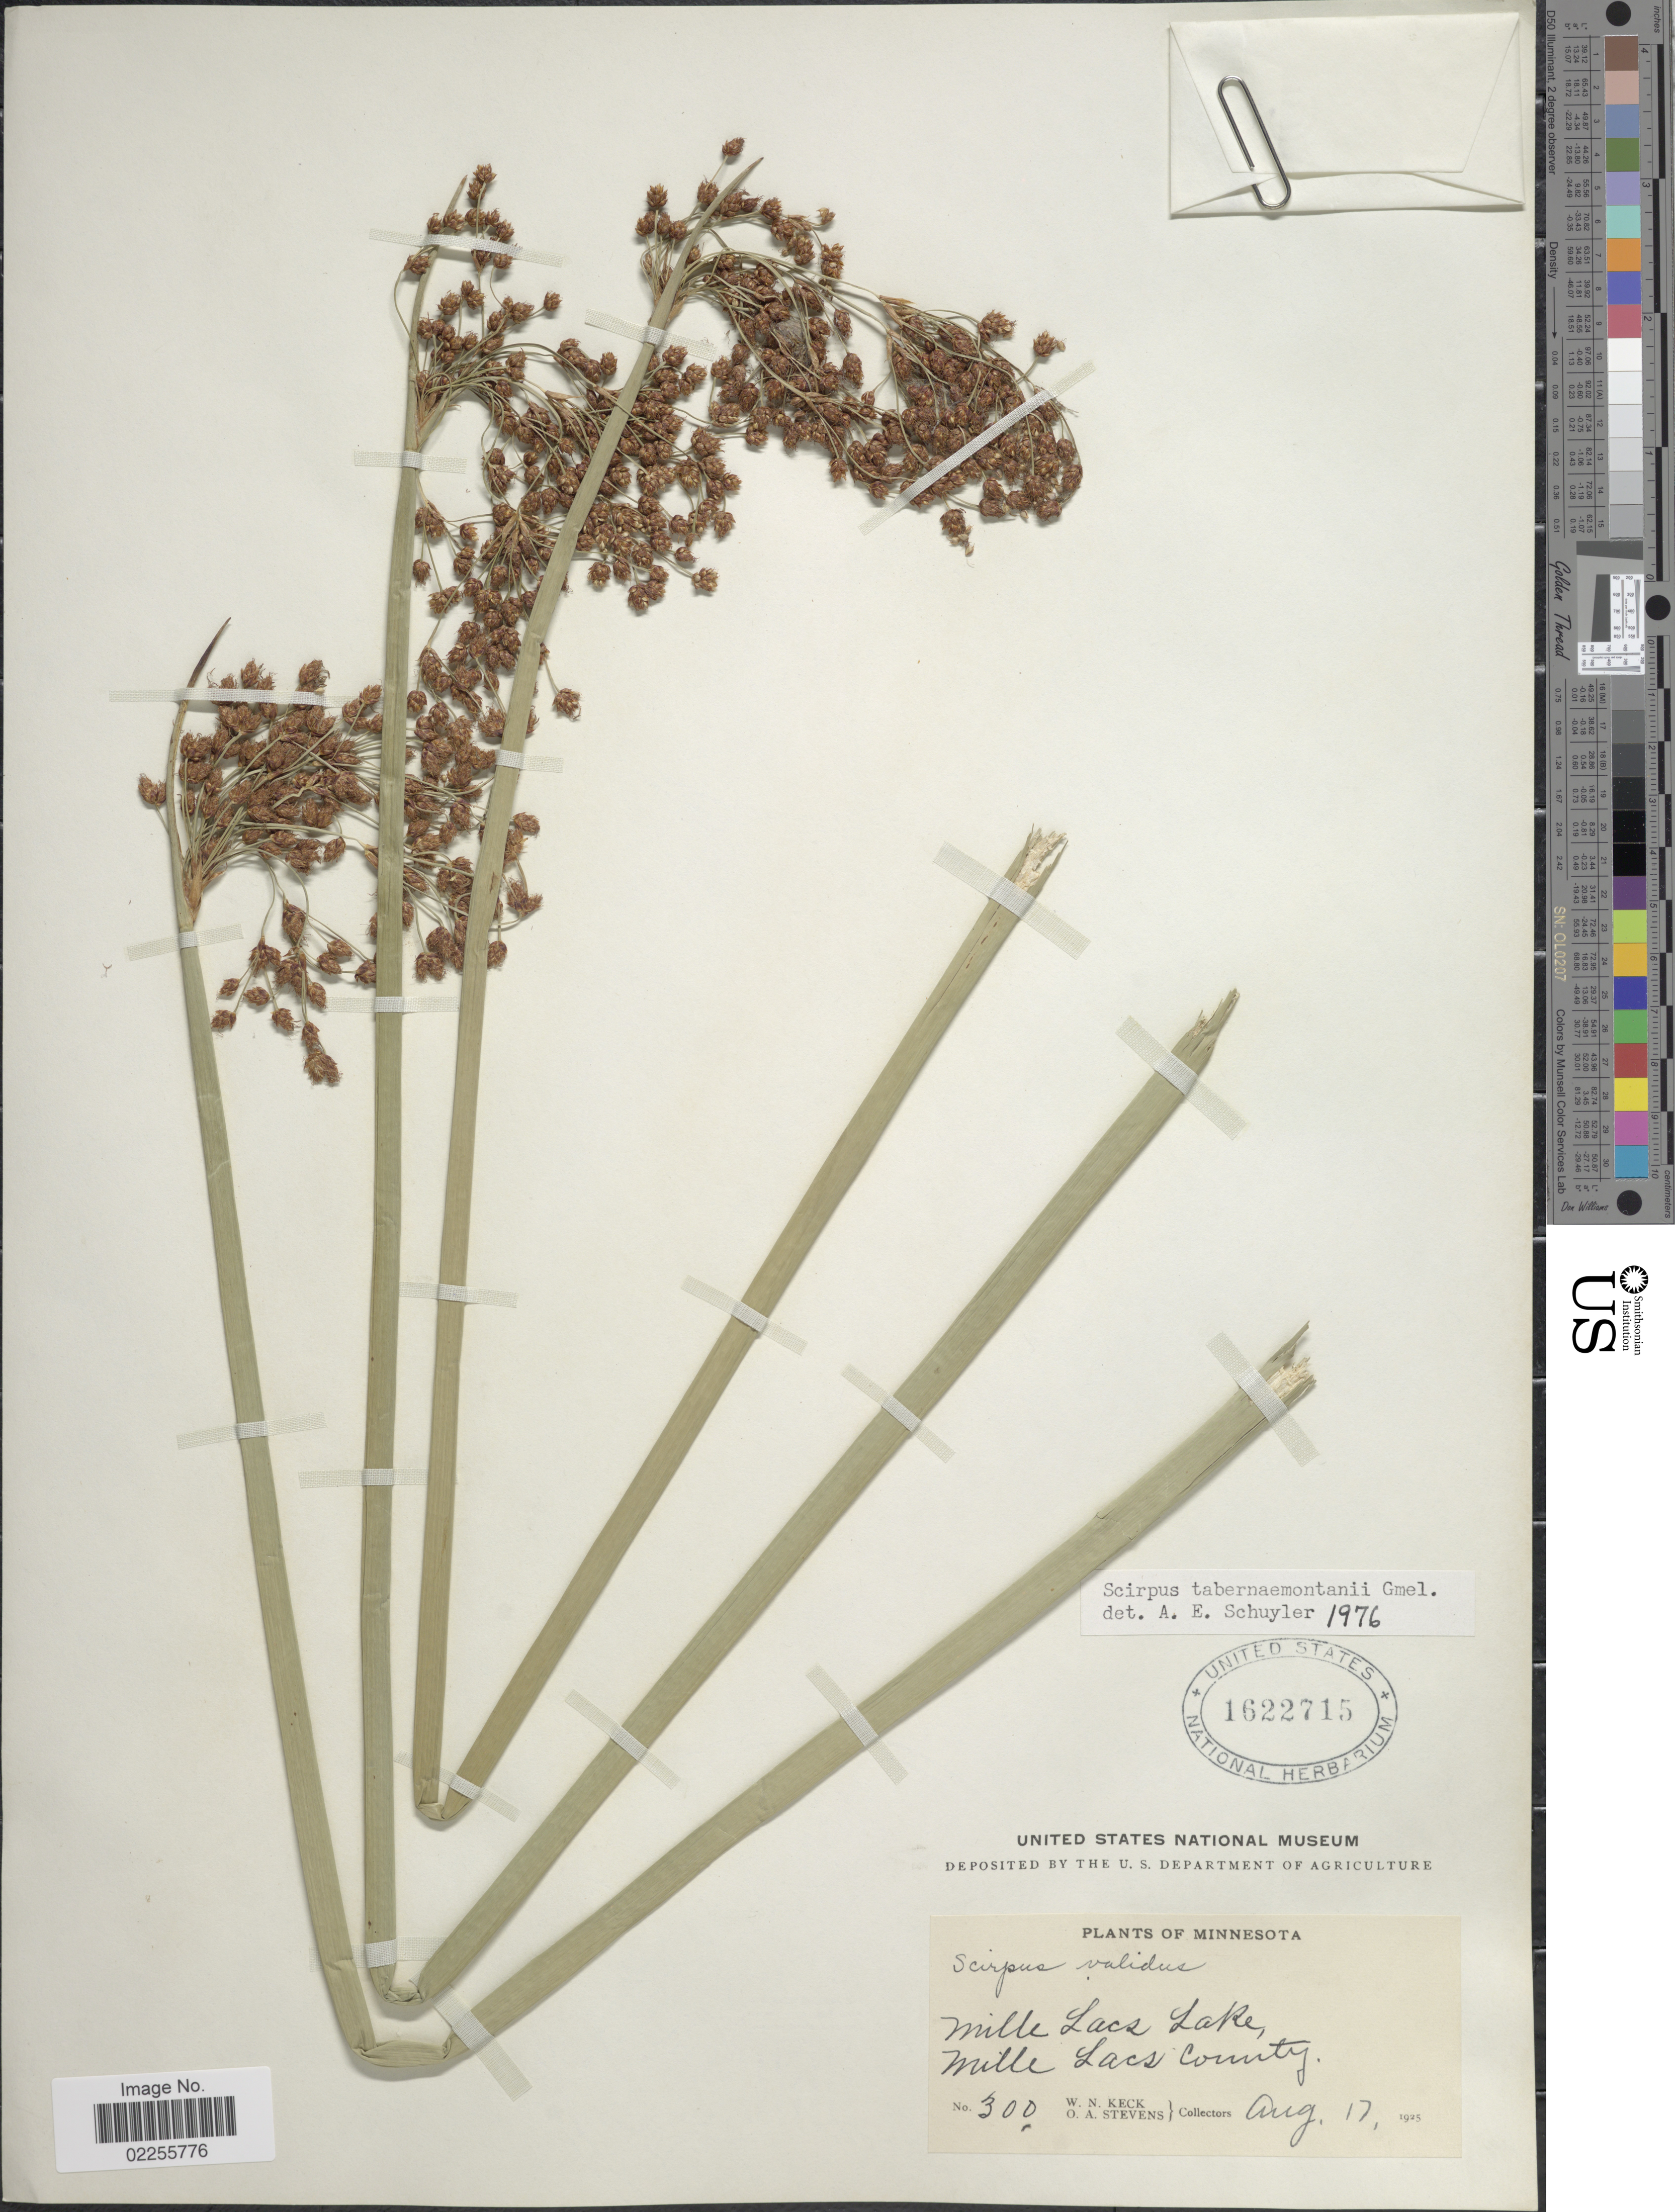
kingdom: Plantae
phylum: Tracheophyta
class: Liliopsida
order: Poales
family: Cyperaceae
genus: Schoenoplectus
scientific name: Schoenoplectus tabernaemontani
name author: (C.C. Gmel.) Palla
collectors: W. Keck & O. A. Stevens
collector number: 300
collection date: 1925-08-17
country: United States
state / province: Minnesota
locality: Mille Lacs Lake, Mille Lacz County.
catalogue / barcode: US 1622715